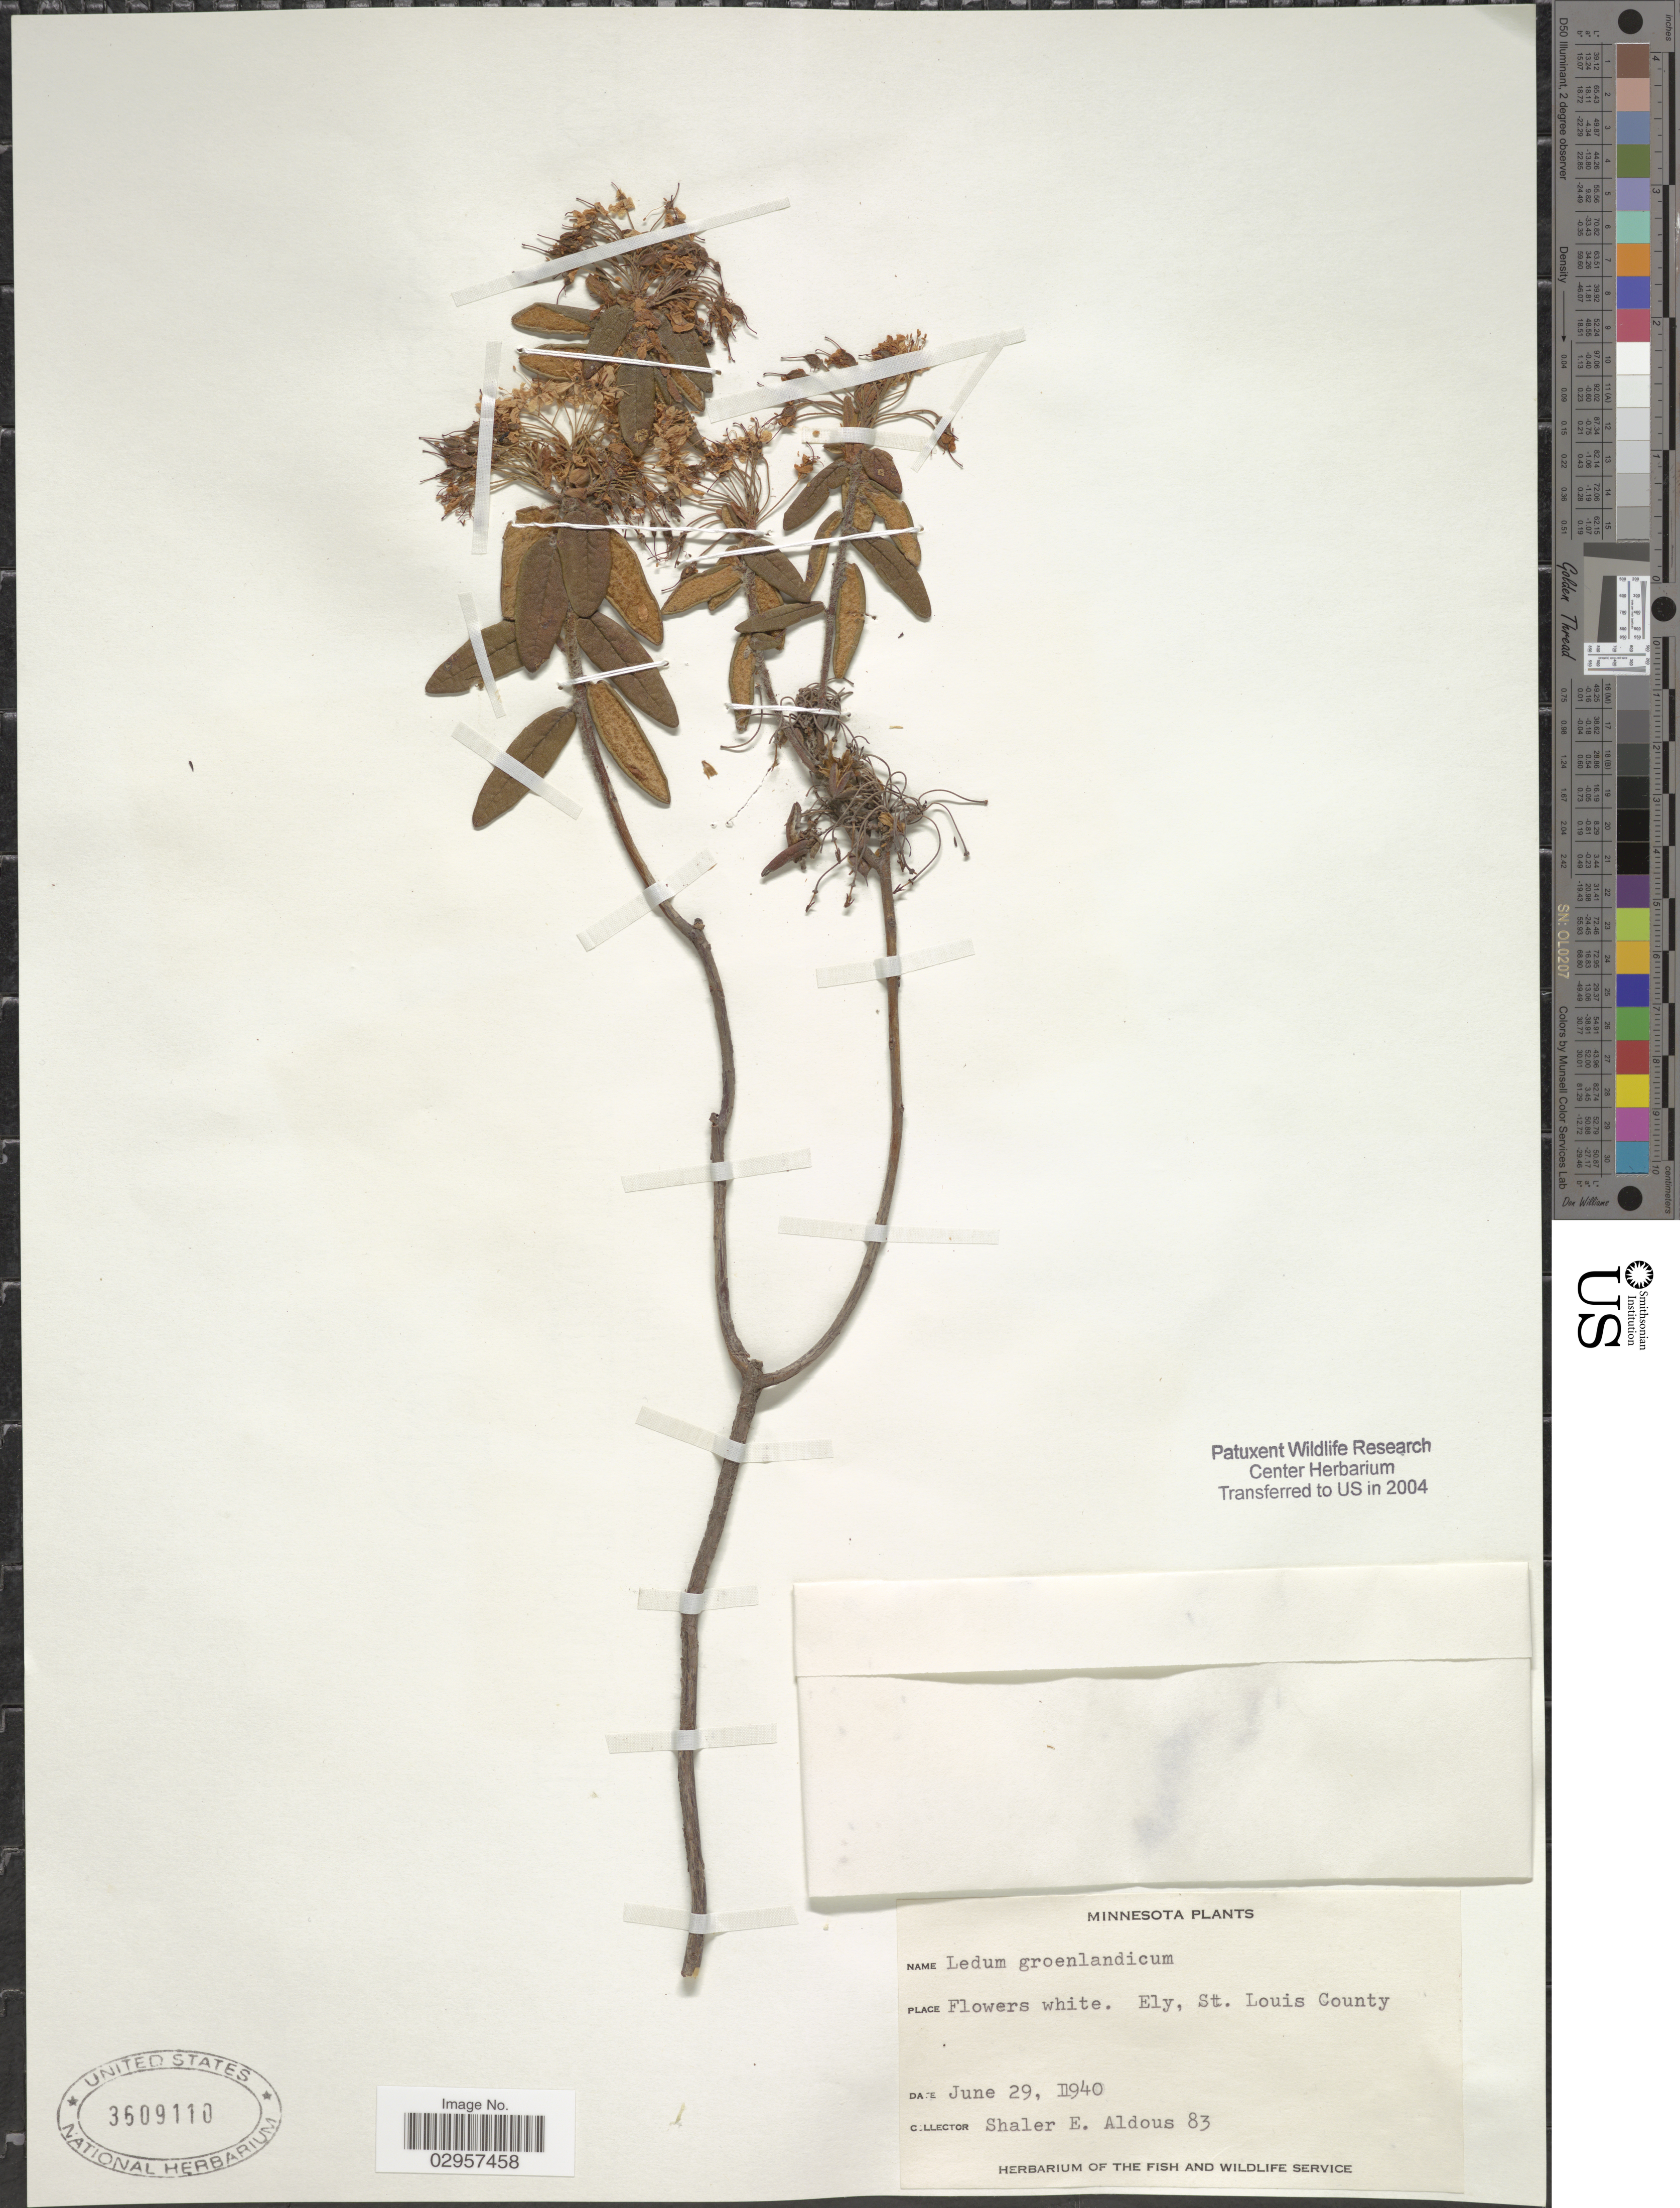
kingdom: Plantae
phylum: Tracheophyta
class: Magnoliopsida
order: Ericales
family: Ericaceae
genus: Ledum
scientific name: Ledum groenlandicum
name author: Oeder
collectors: S. Aldous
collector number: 83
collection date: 1940-06-29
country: United States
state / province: Minnesota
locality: Ely, St. Louis County.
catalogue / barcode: US 3609110